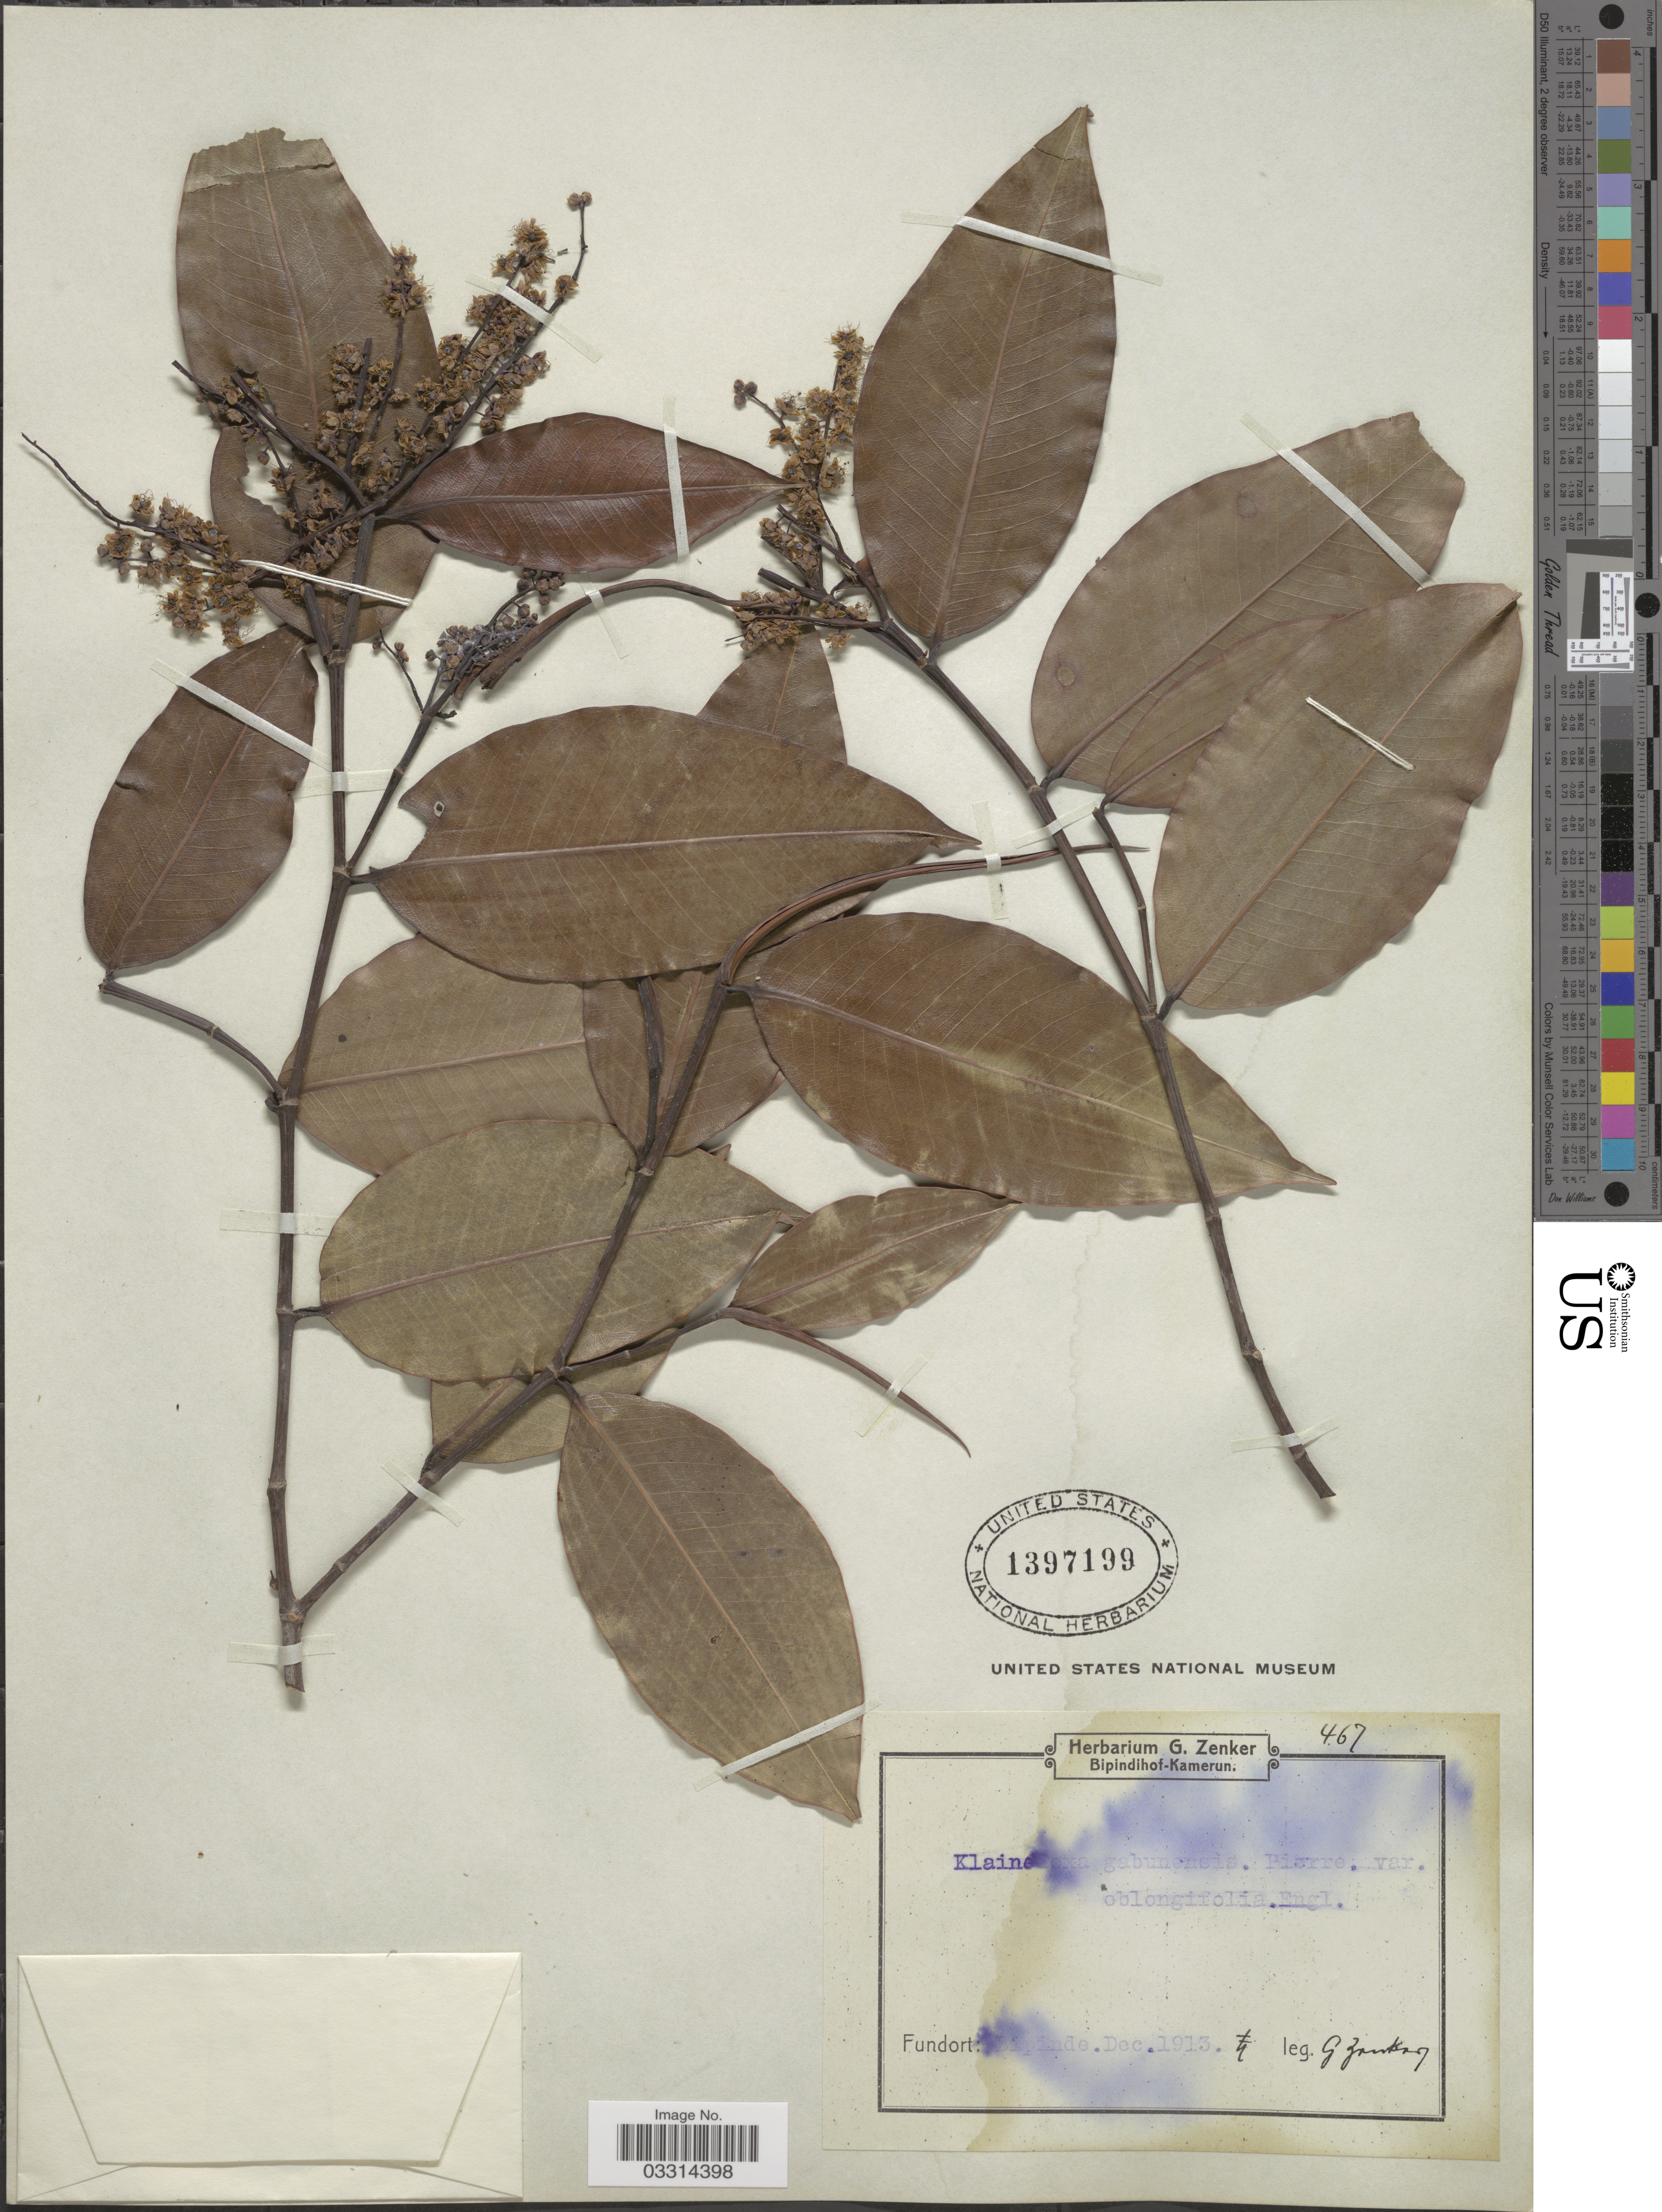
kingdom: Plantae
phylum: Tracheophyta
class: Magnoliopsida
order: Malpighiales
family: Irvingiaceae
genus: Klainedoxa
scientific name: Klainedoxa gabonensis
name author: Pierre ex Engl.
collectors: G. A. Zenker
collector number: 467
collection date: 1913-12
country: Cameroon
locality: Bipinde.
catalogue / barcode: US 1397199